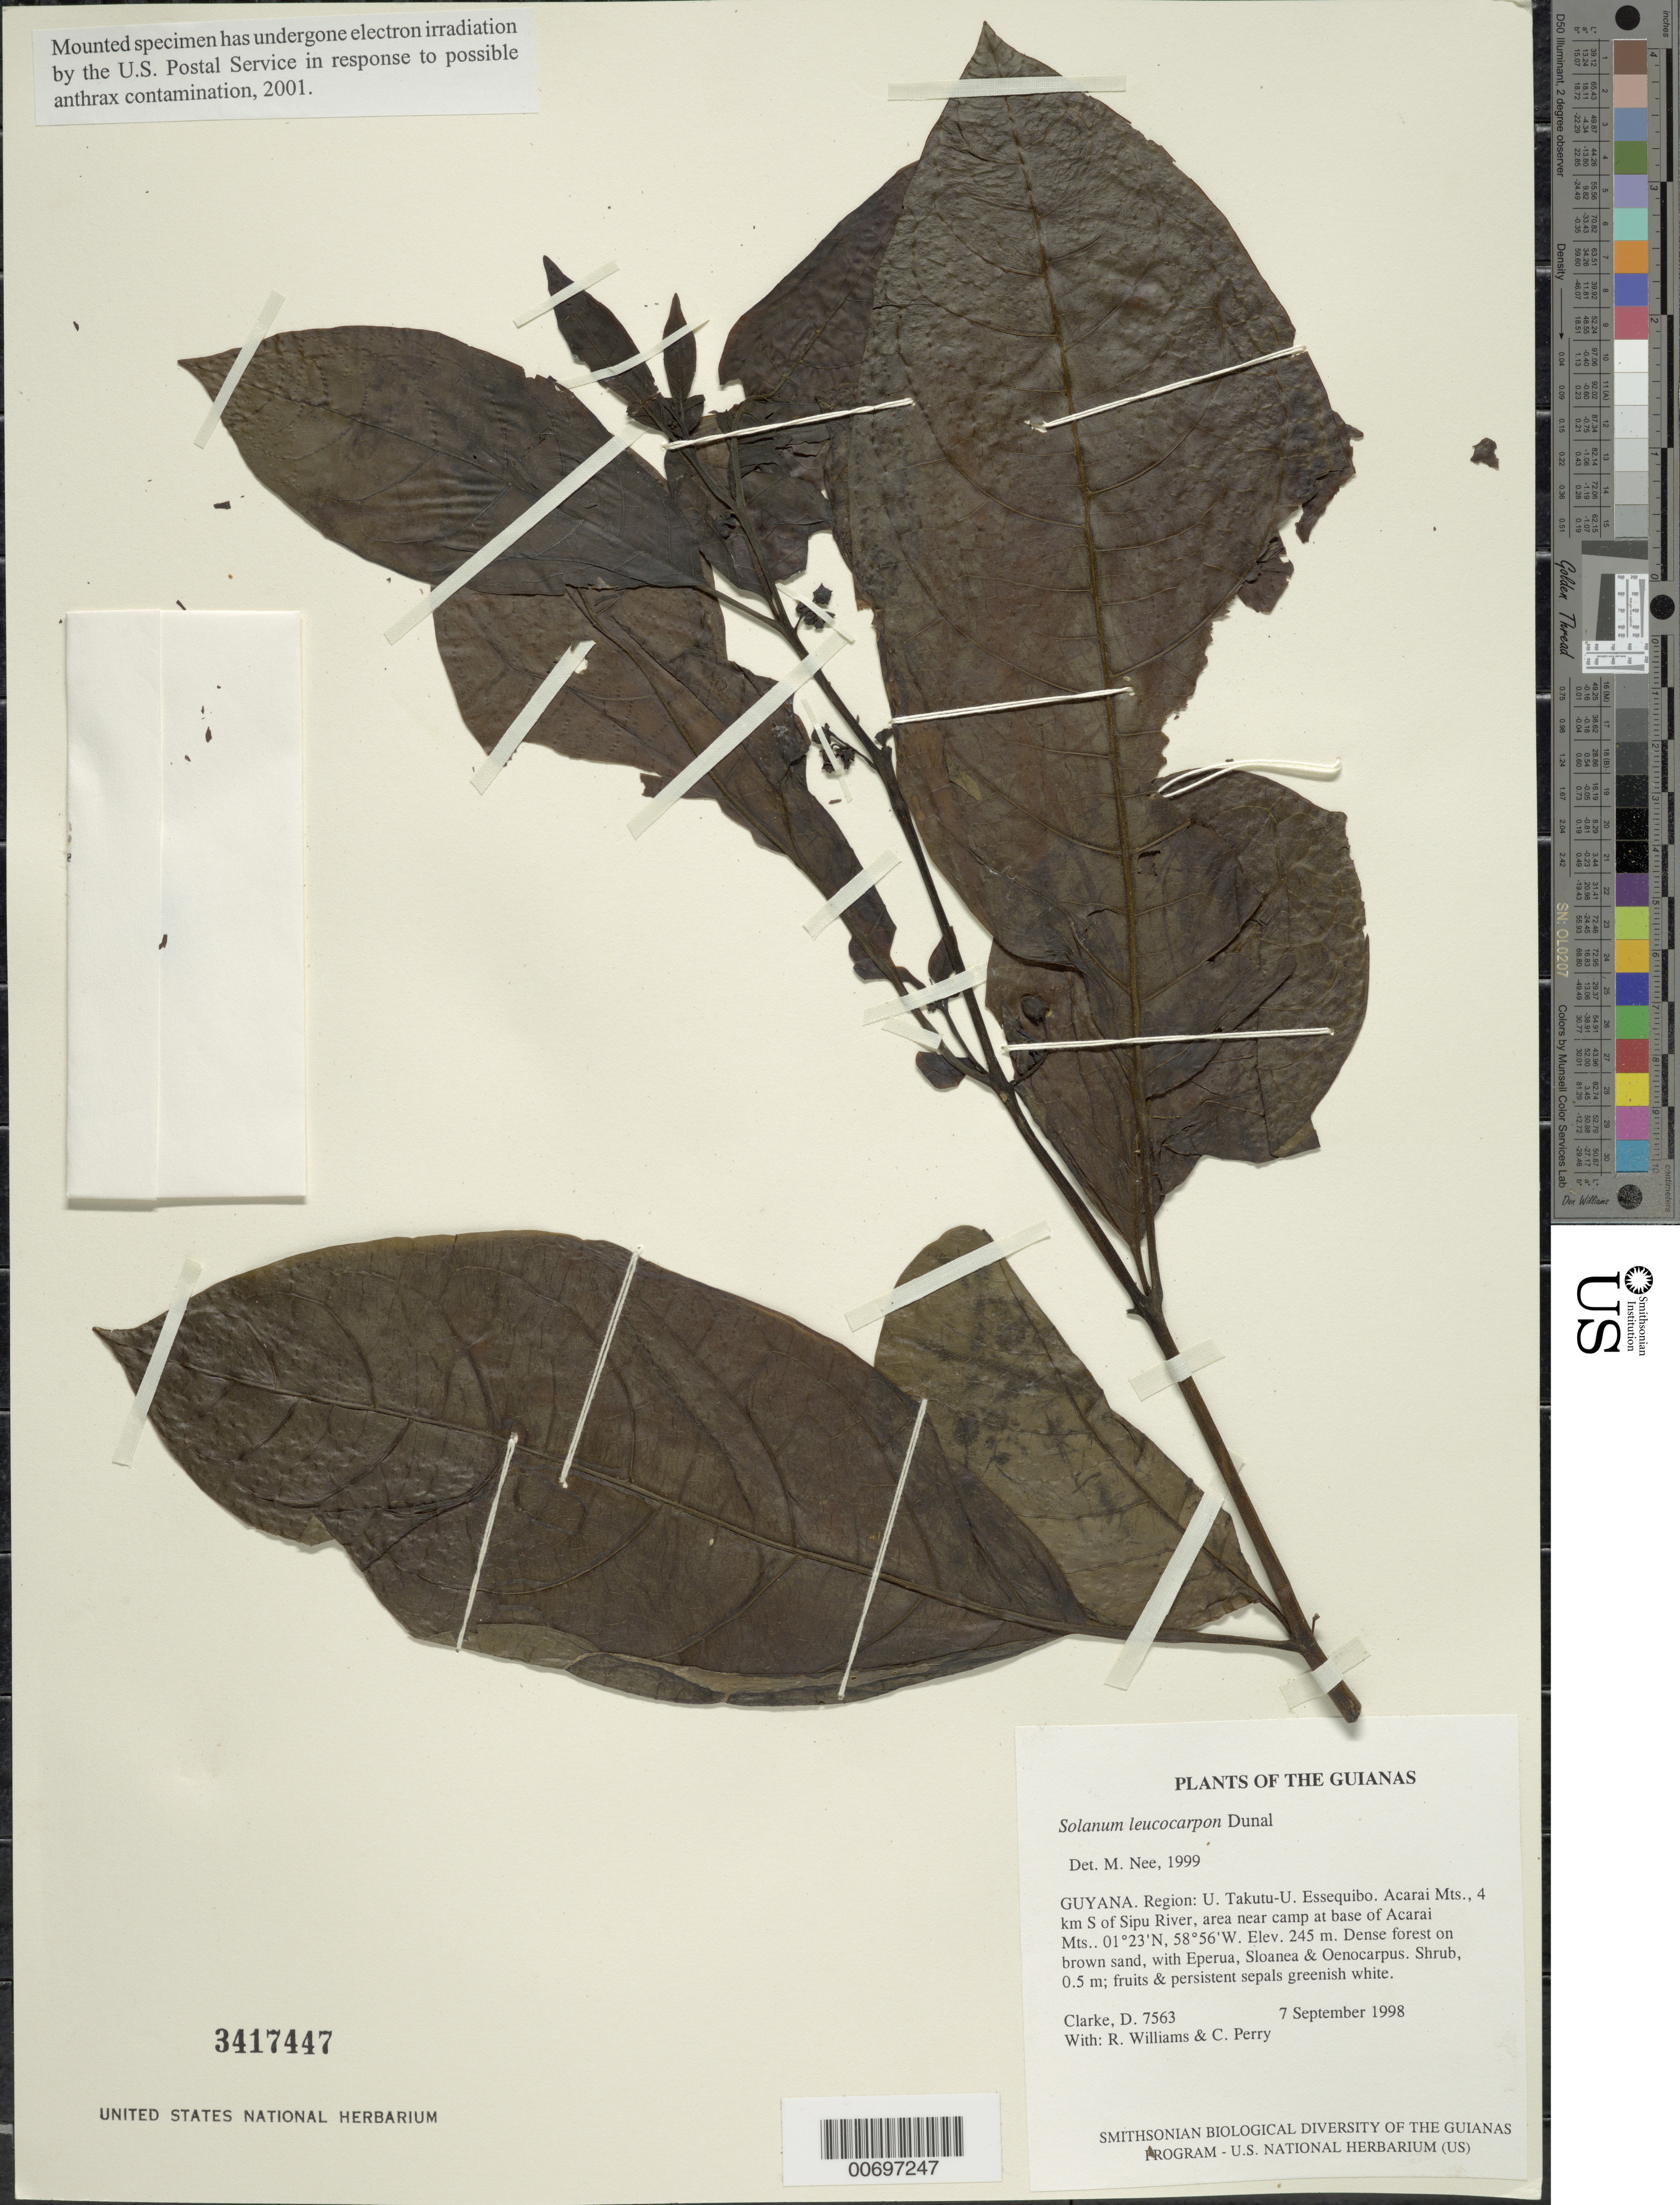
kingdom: Plantae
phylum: Tracheophyta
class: Magnoliopsida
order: Solanales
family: Solanaceae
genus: Solanum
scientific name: Solanum leucocarpon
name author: Dunal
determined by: Nee, Michael H.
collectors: H. D. Clarke, R. Williams & C. Perry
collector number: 7563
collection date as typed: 9 Sep 1998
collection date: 1998-09-09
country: Guyana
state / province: U. Takutu-U. Essequibo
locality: Acarai Mts., 4 km S of Sipu River, area near camp at base of Acarai Mts.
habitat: Dense forest on brown sand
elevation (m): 245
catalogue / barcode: US 3417447